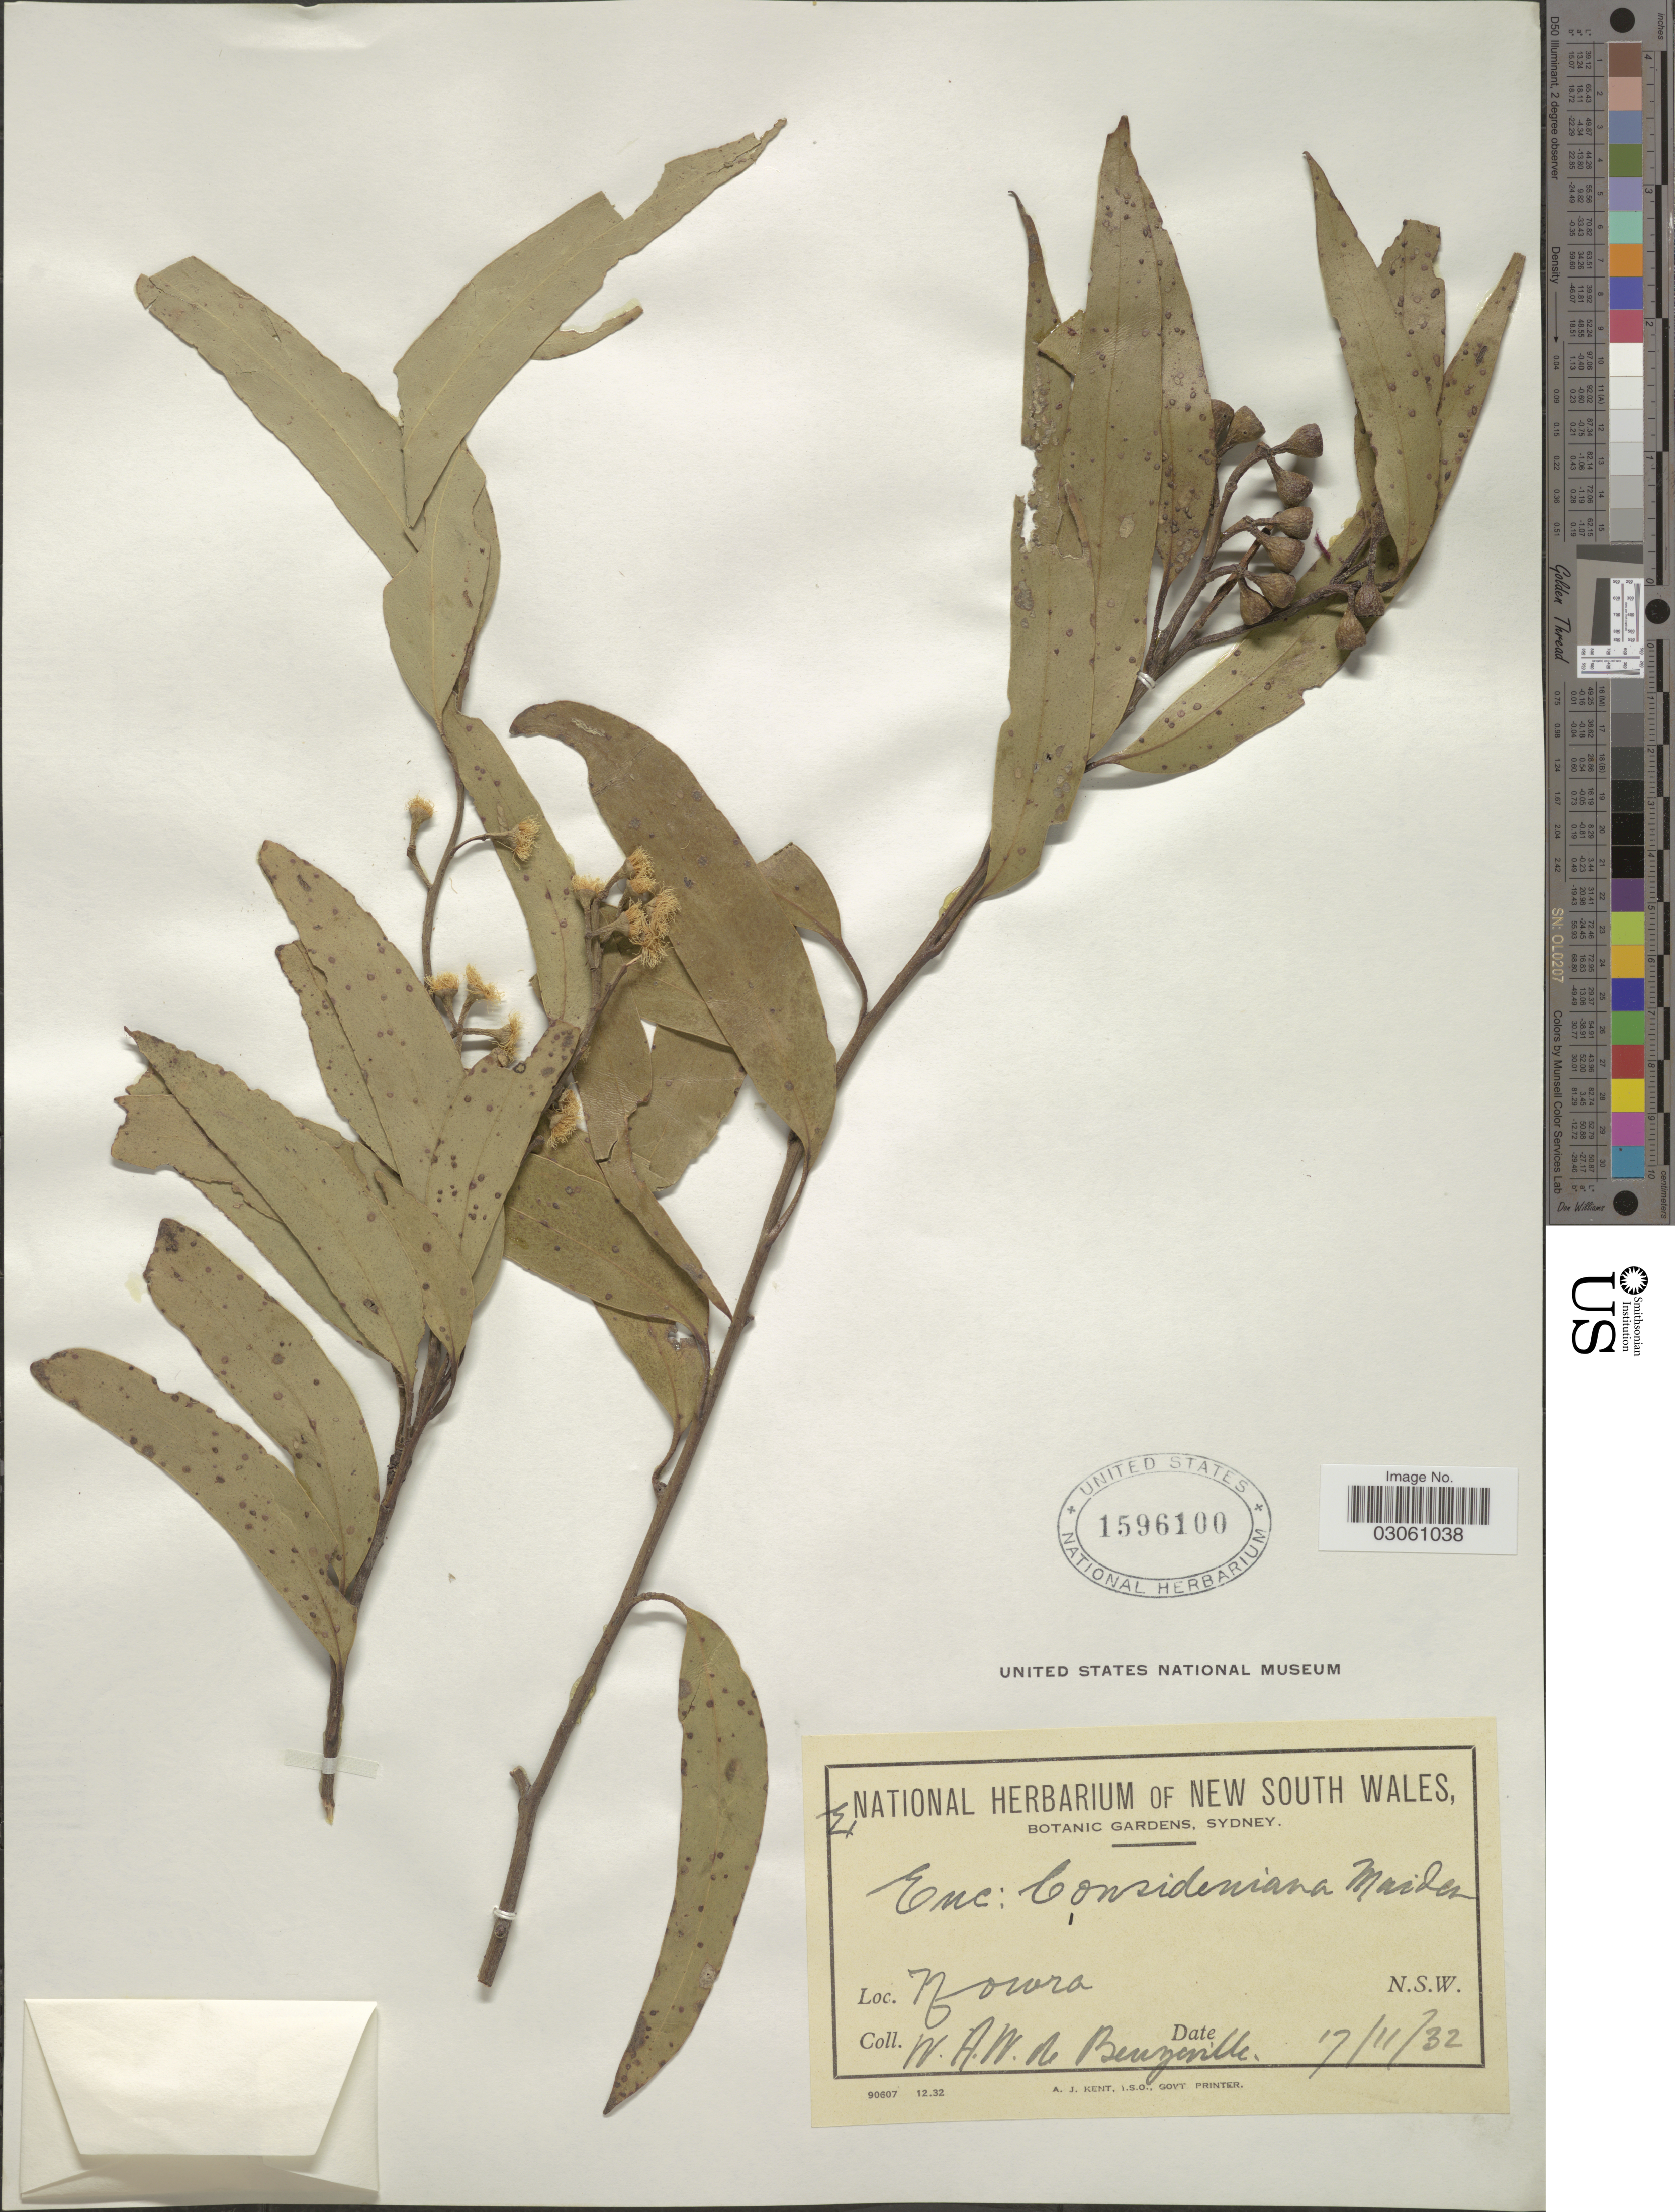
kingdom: Plantae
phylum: Tracheophyta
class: Magnoliopsida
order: Myrtales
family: Myrtaceae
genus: Eucalyptus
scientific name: Eucalyptus consideniana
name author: Maiden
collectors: W. Beuzeville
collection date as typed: Transcribed d/m/y: 17/11/32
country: Australia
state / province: New South Wales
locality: Nowra.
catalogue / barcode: US 1596100